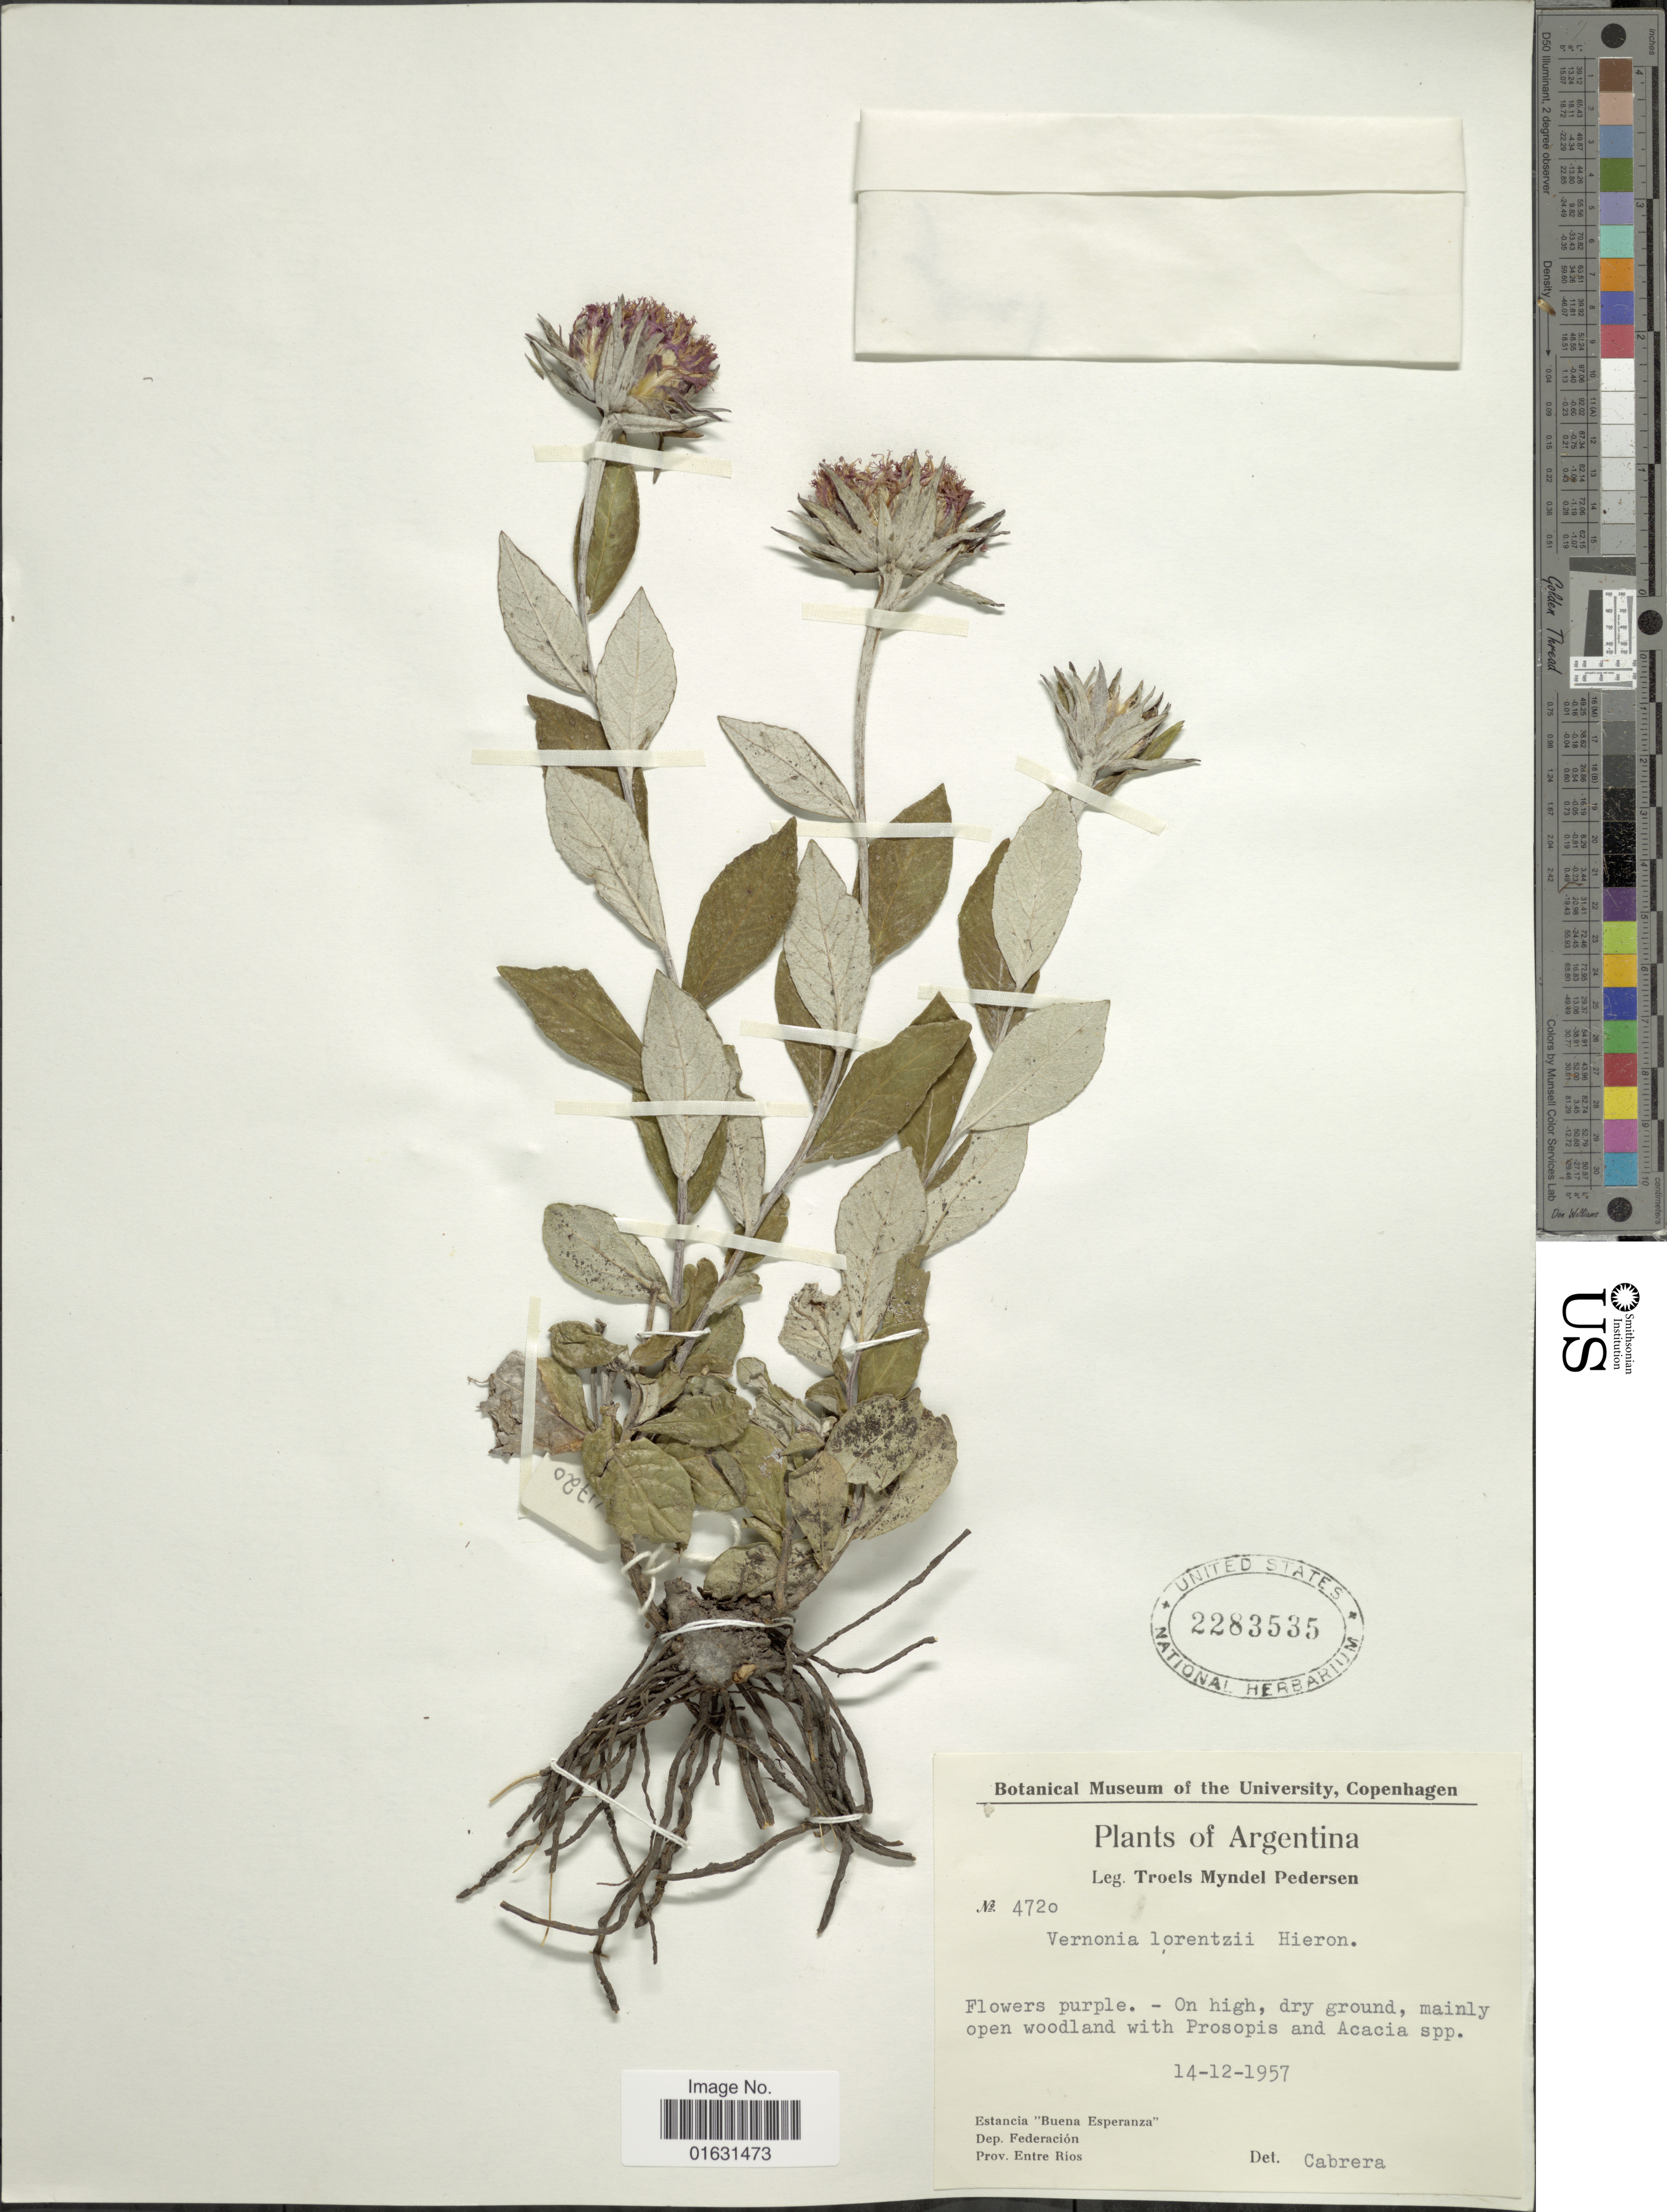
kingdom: Plantae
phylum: Tracheophyta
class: Magnoliopsida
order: Asterales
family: Asteraceae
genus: Lessingianthus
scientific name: Lessingianthus lorentzii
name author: (Hieron.) H. Rob.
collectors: T. Pederson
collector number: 4720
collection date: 1957-12-14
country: Argentina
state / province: Entre Rios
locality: Estancia " Buena Esperanza", Dep. Ferderacion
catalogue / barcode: US 2283535